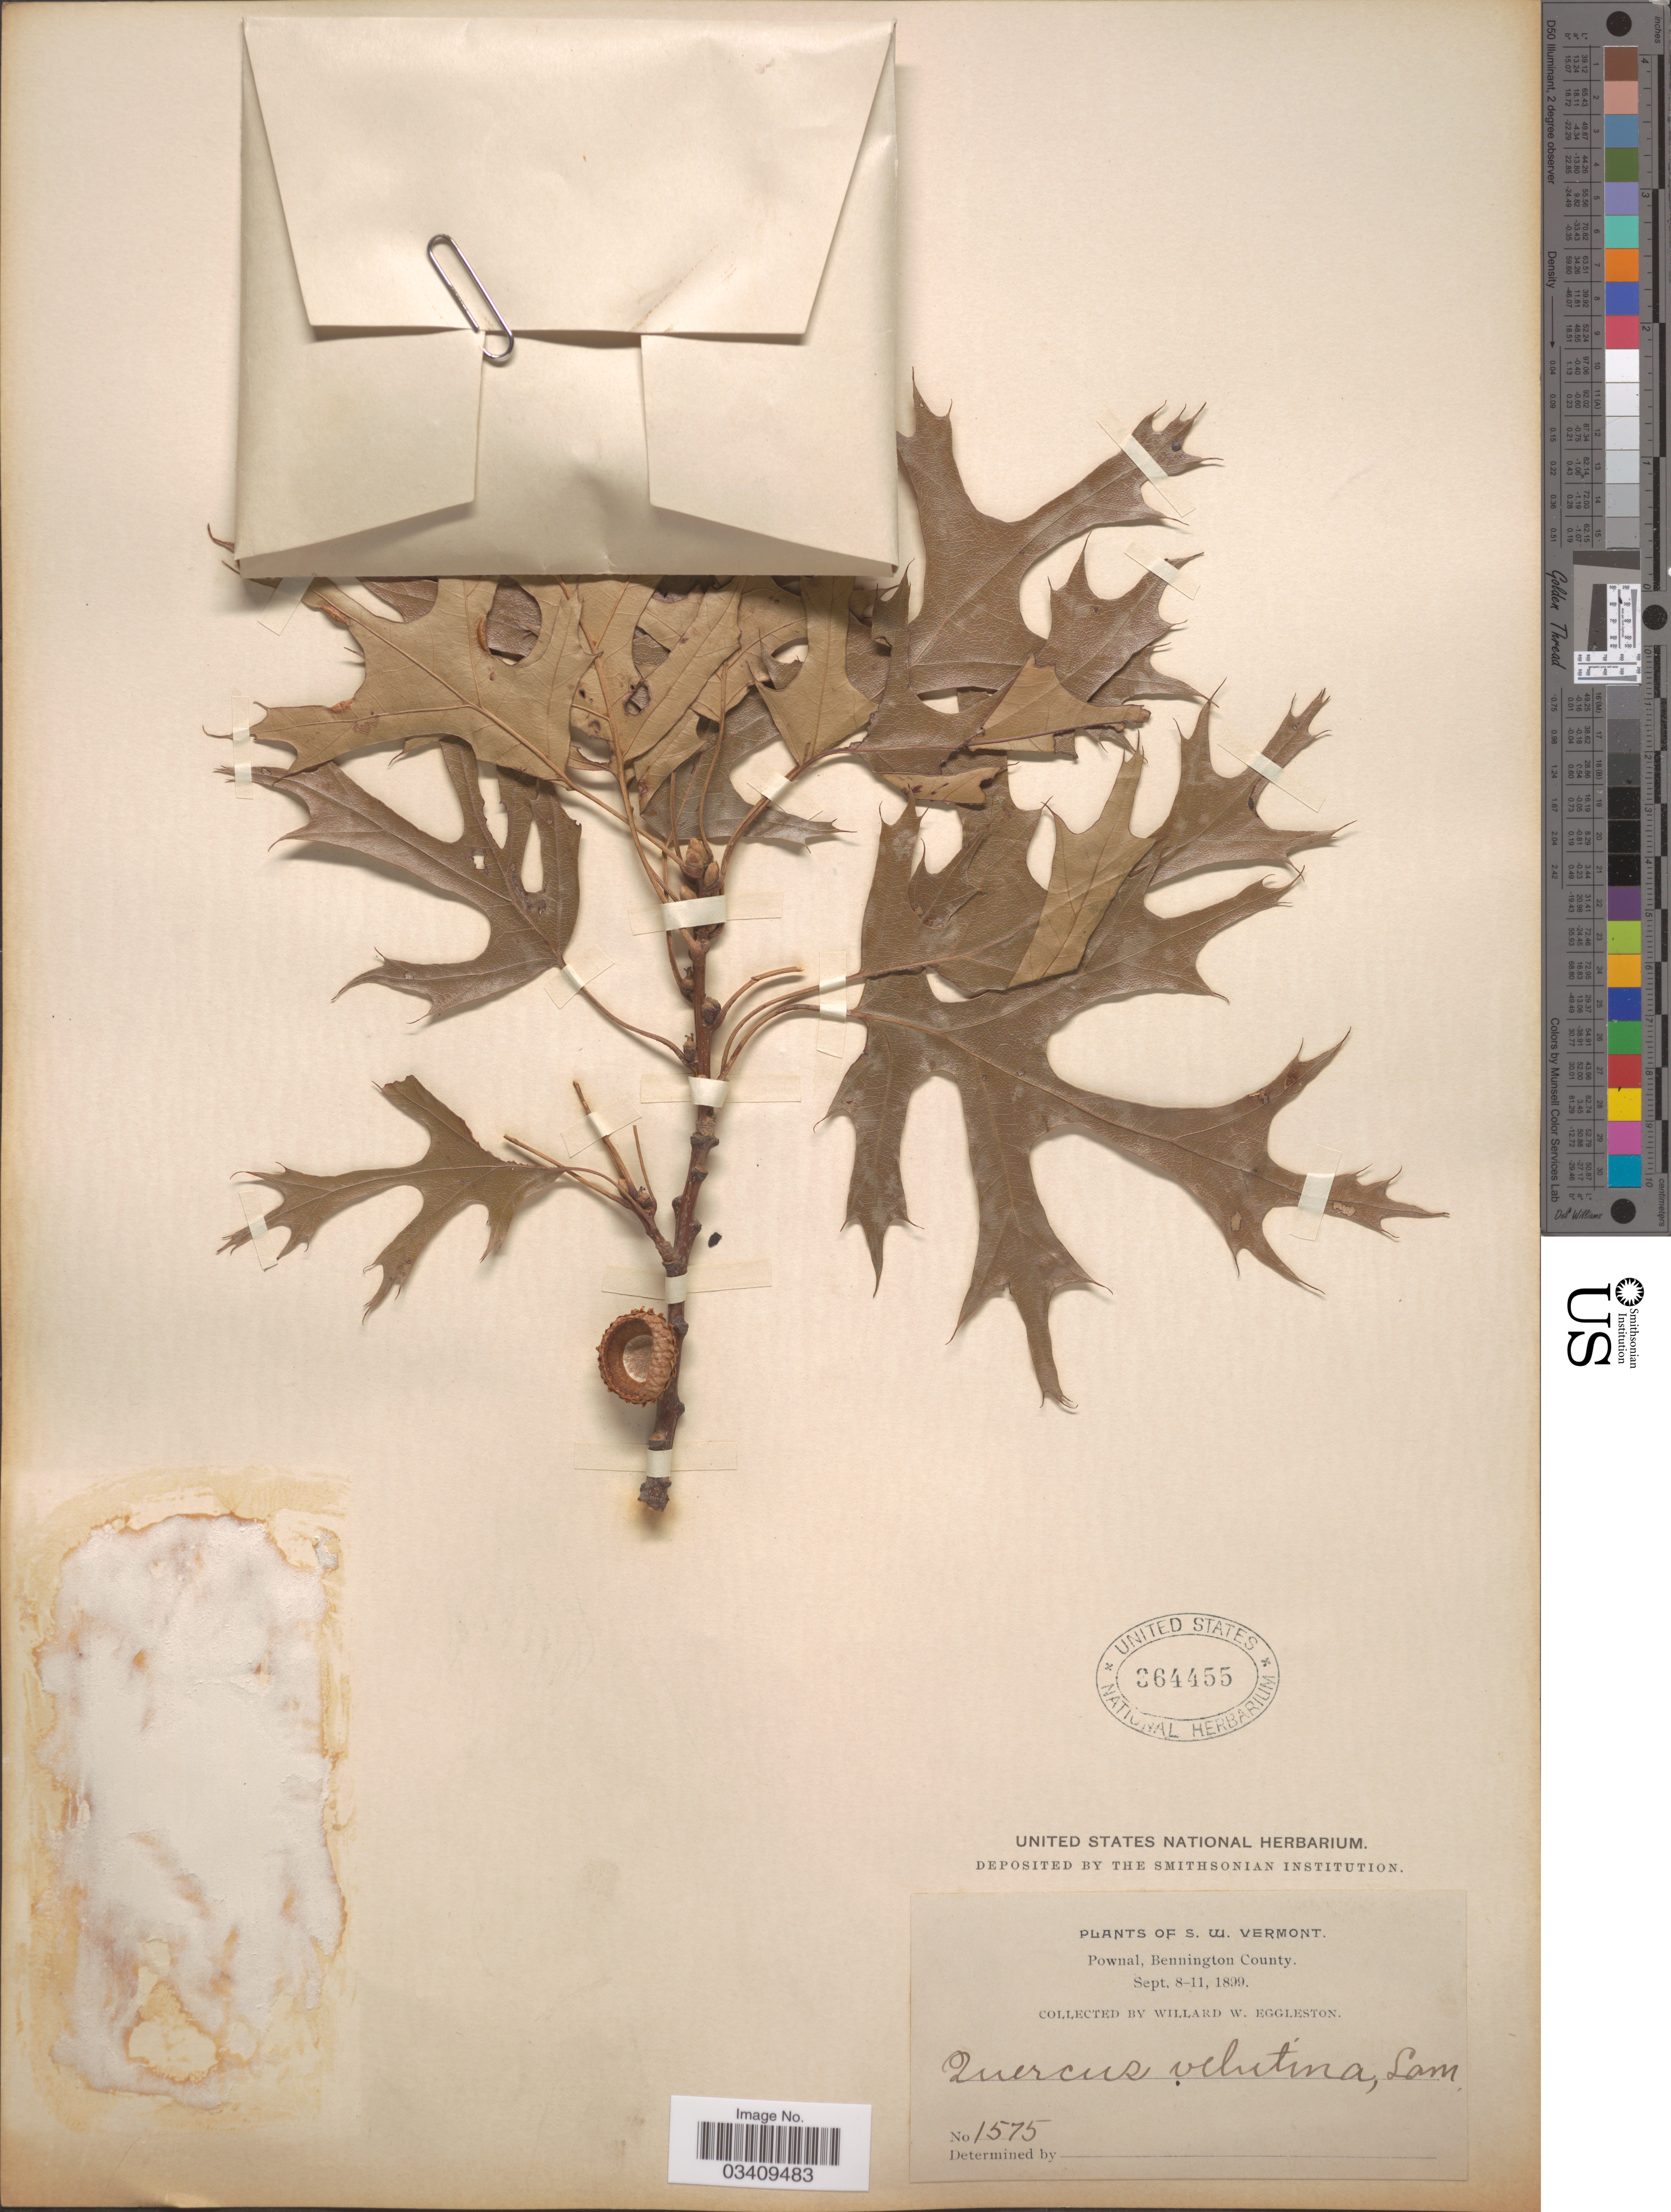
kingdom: Plantae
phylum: Tracheophyta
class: Magnoliopsida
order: Fagales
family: Fagaceae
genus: Quercus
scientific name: Quercus velutina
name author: Lam.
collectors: W. W. Eggleston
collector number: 1575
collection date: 1899-09-08/1899-09-11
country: United States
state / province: Vermont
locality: S. W. Vermont. Pownal, Bennington County.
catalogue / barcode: US 364455